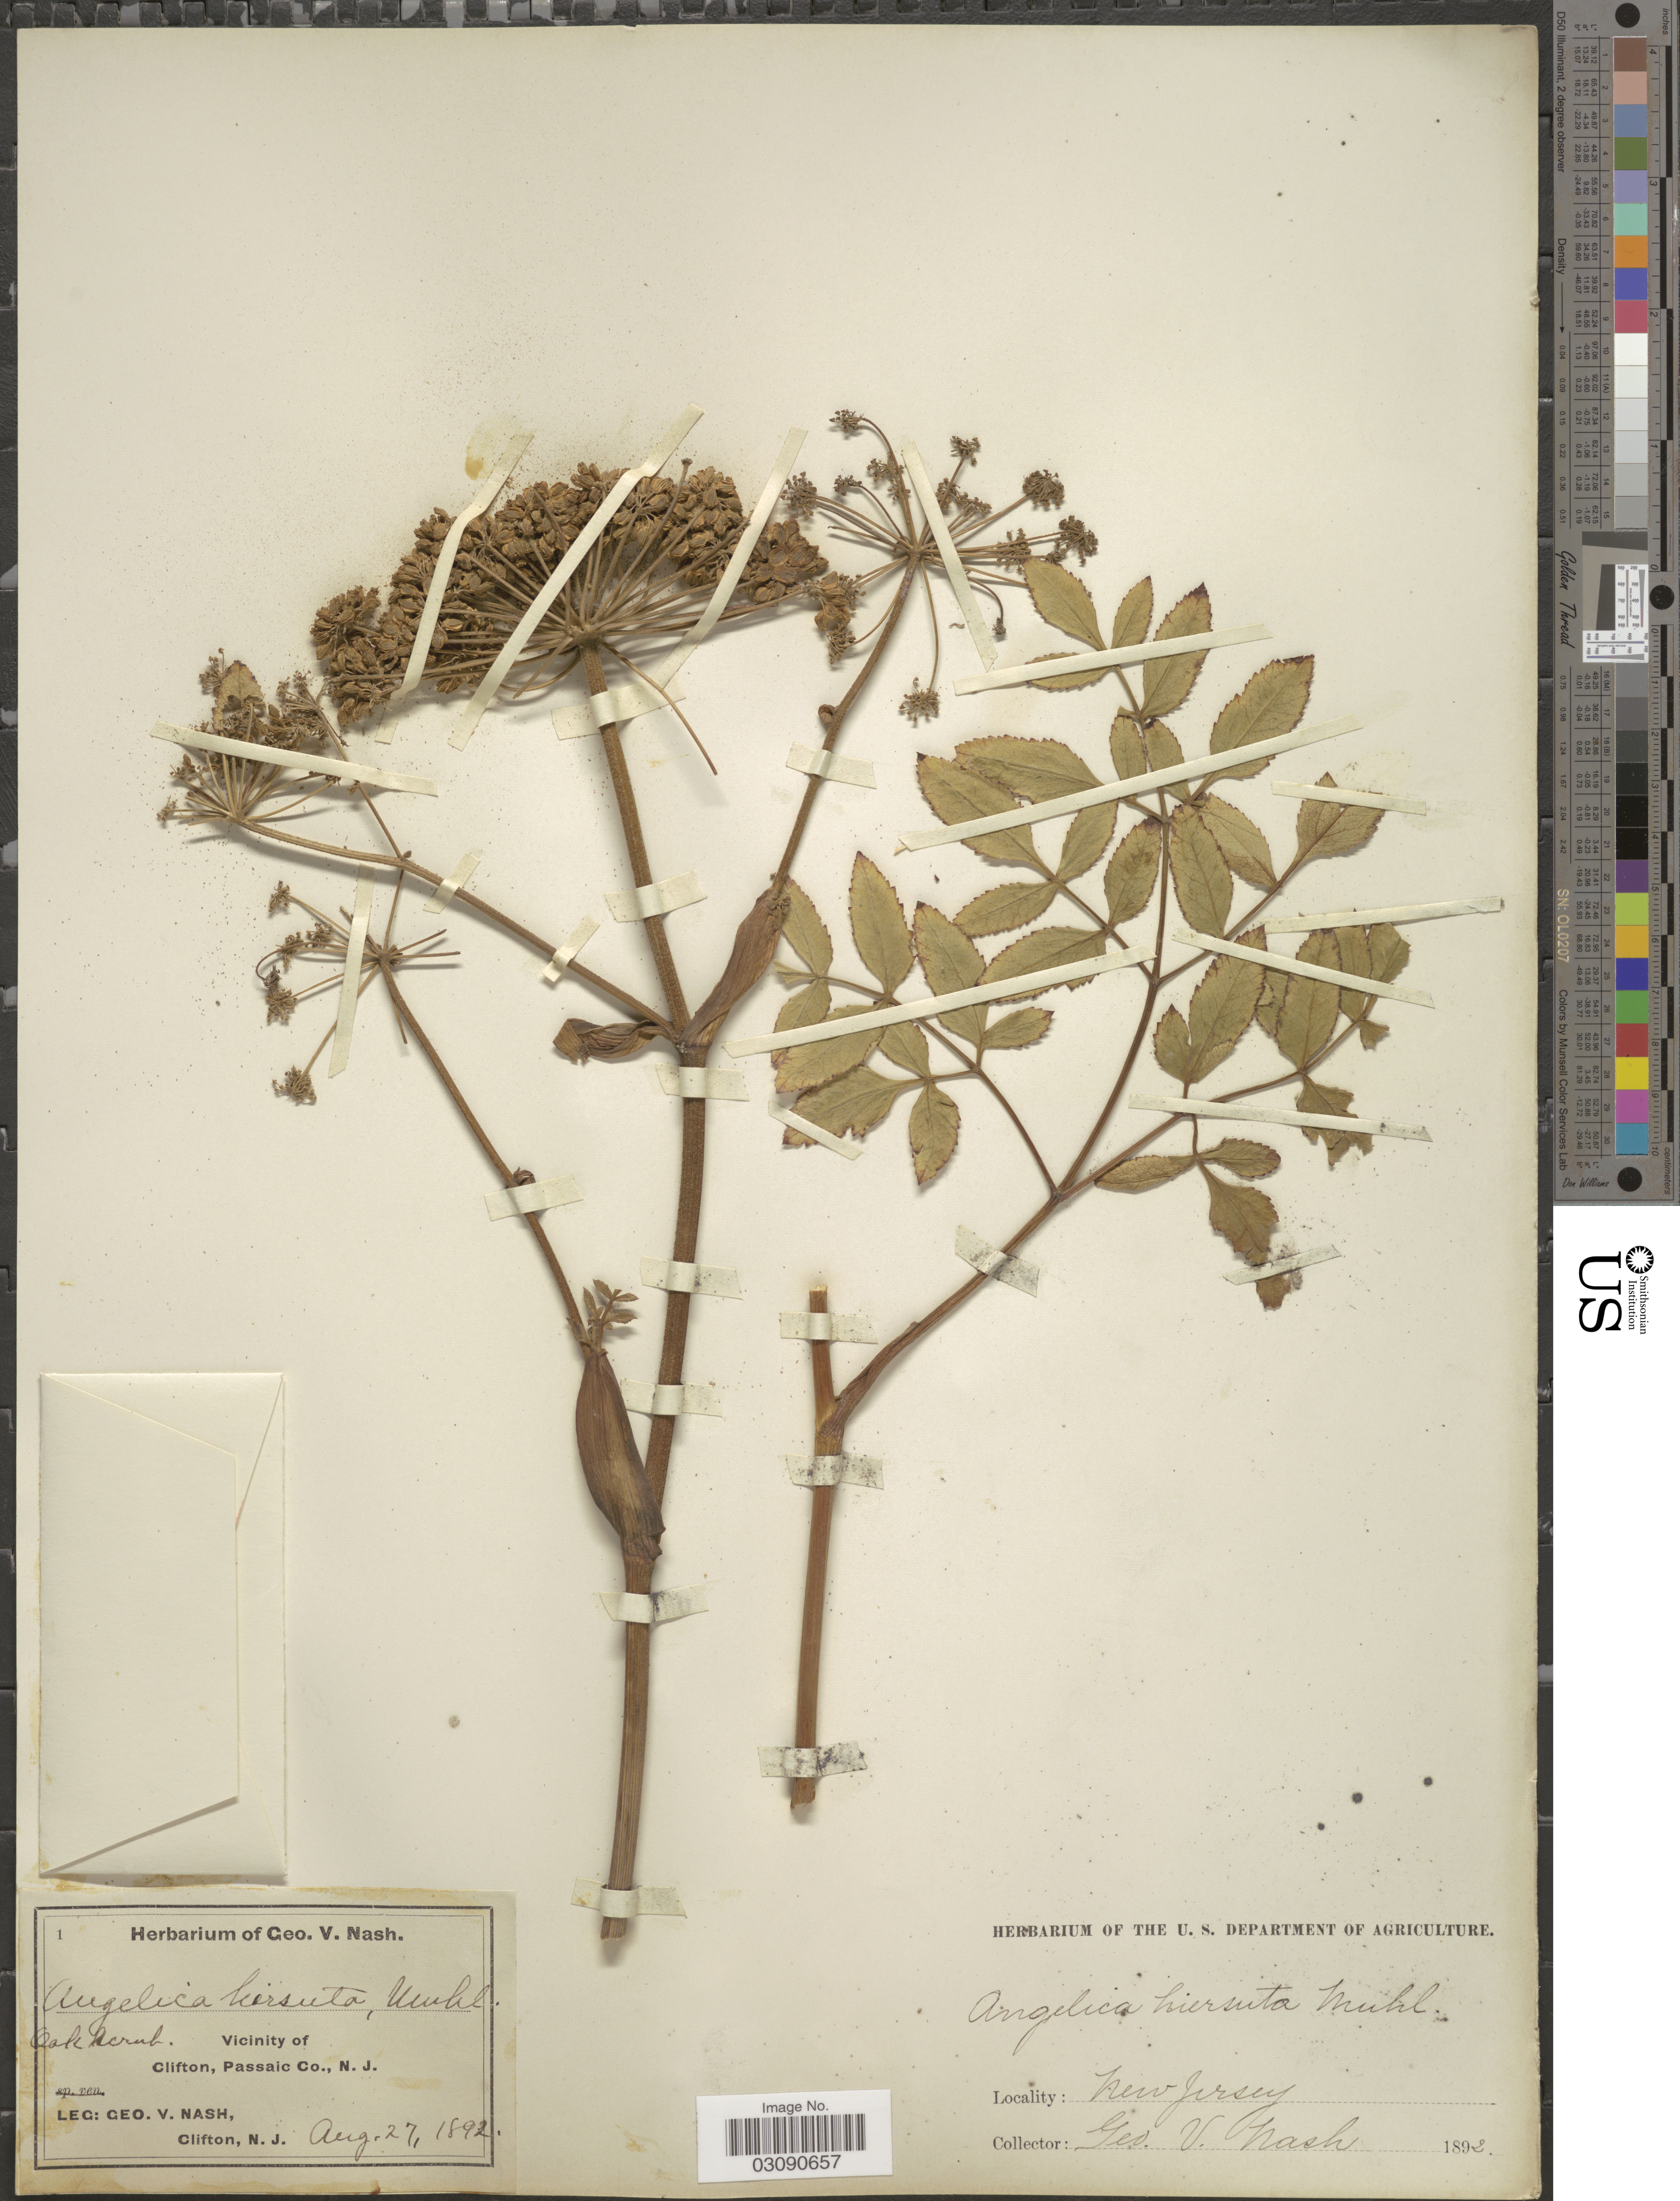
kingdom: Plantae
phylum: Tracheophyta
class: Magnoliopsida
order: Apiales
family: Apiaceae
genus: Angelica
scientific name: Angelica venenosa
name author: (Greenway) Fernald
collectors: G. V. Nash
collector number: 1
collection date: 1892-08-27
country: United States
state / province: New Jersey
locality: Vicinity of Clifton, Passaic Co.